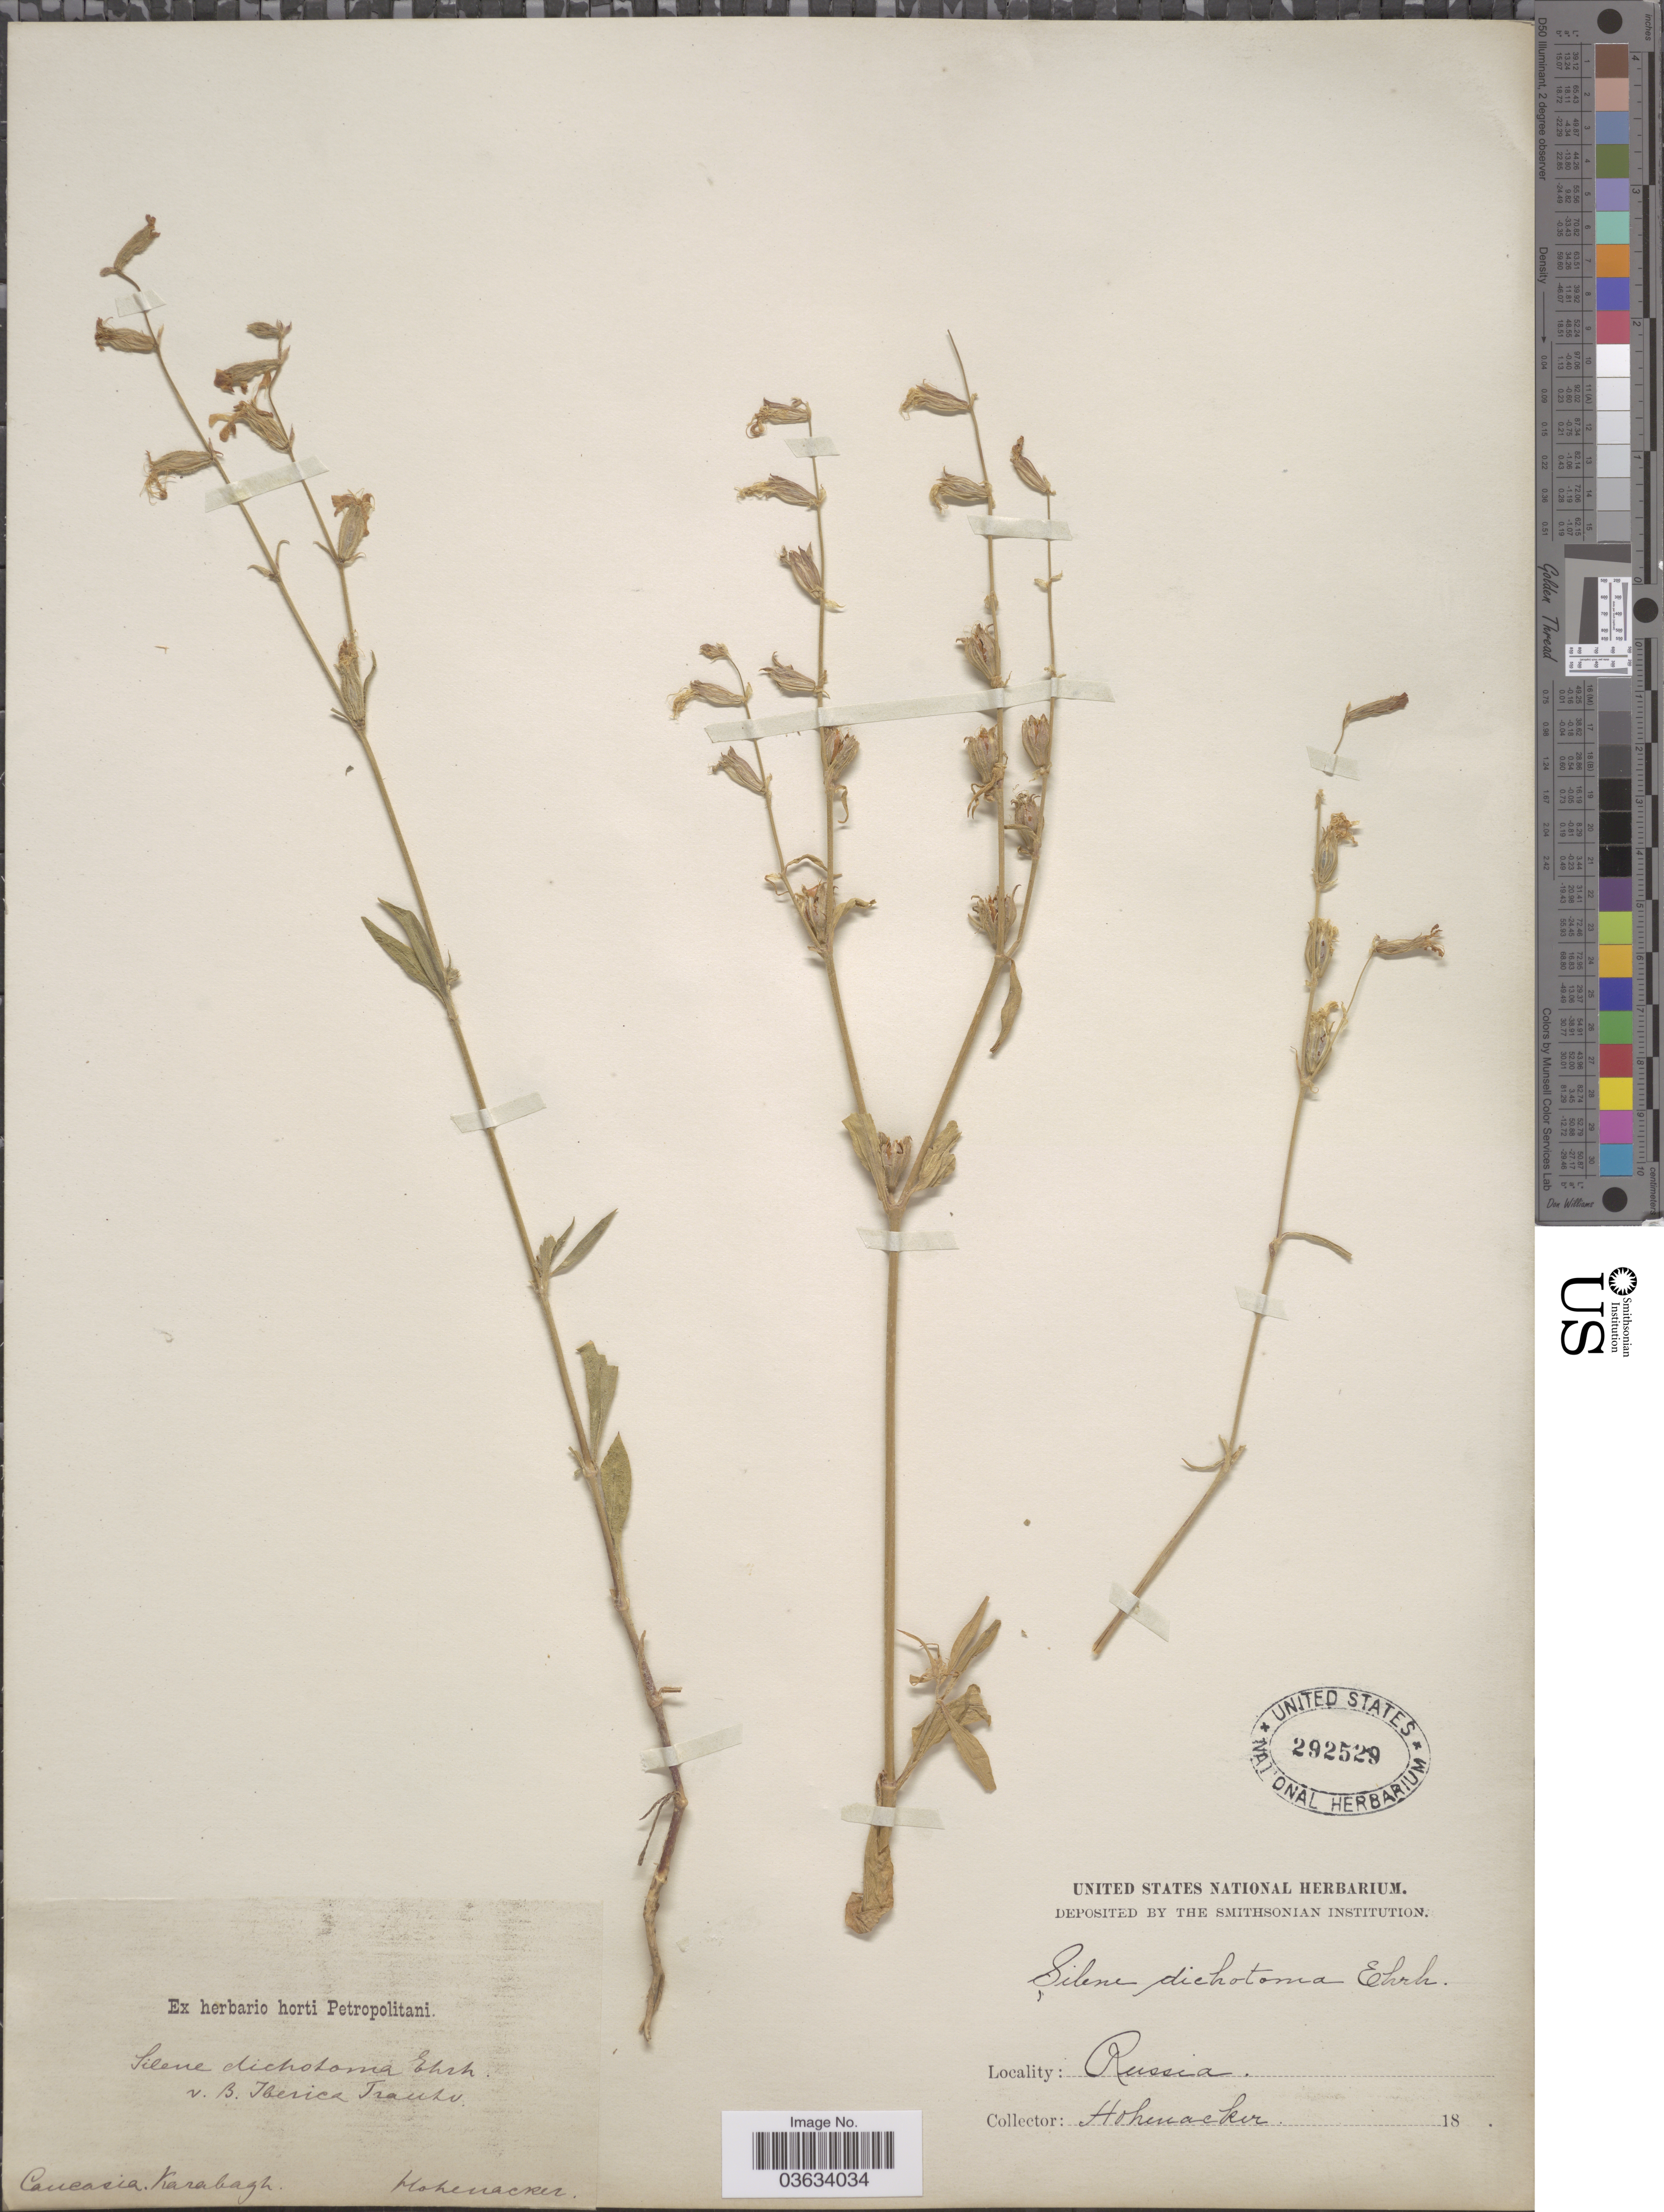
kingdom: Plantae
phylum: Tracheophyta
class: Magnoliopsida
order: Caryophyllales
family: Caryophyllaceae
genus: Silene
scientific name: Silene dichotoma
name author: Ehrh.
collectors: Hohenacker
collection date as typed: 18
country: Azerbaijan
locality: Russia. Caucasia. Karabagh.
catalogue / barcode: US 292529